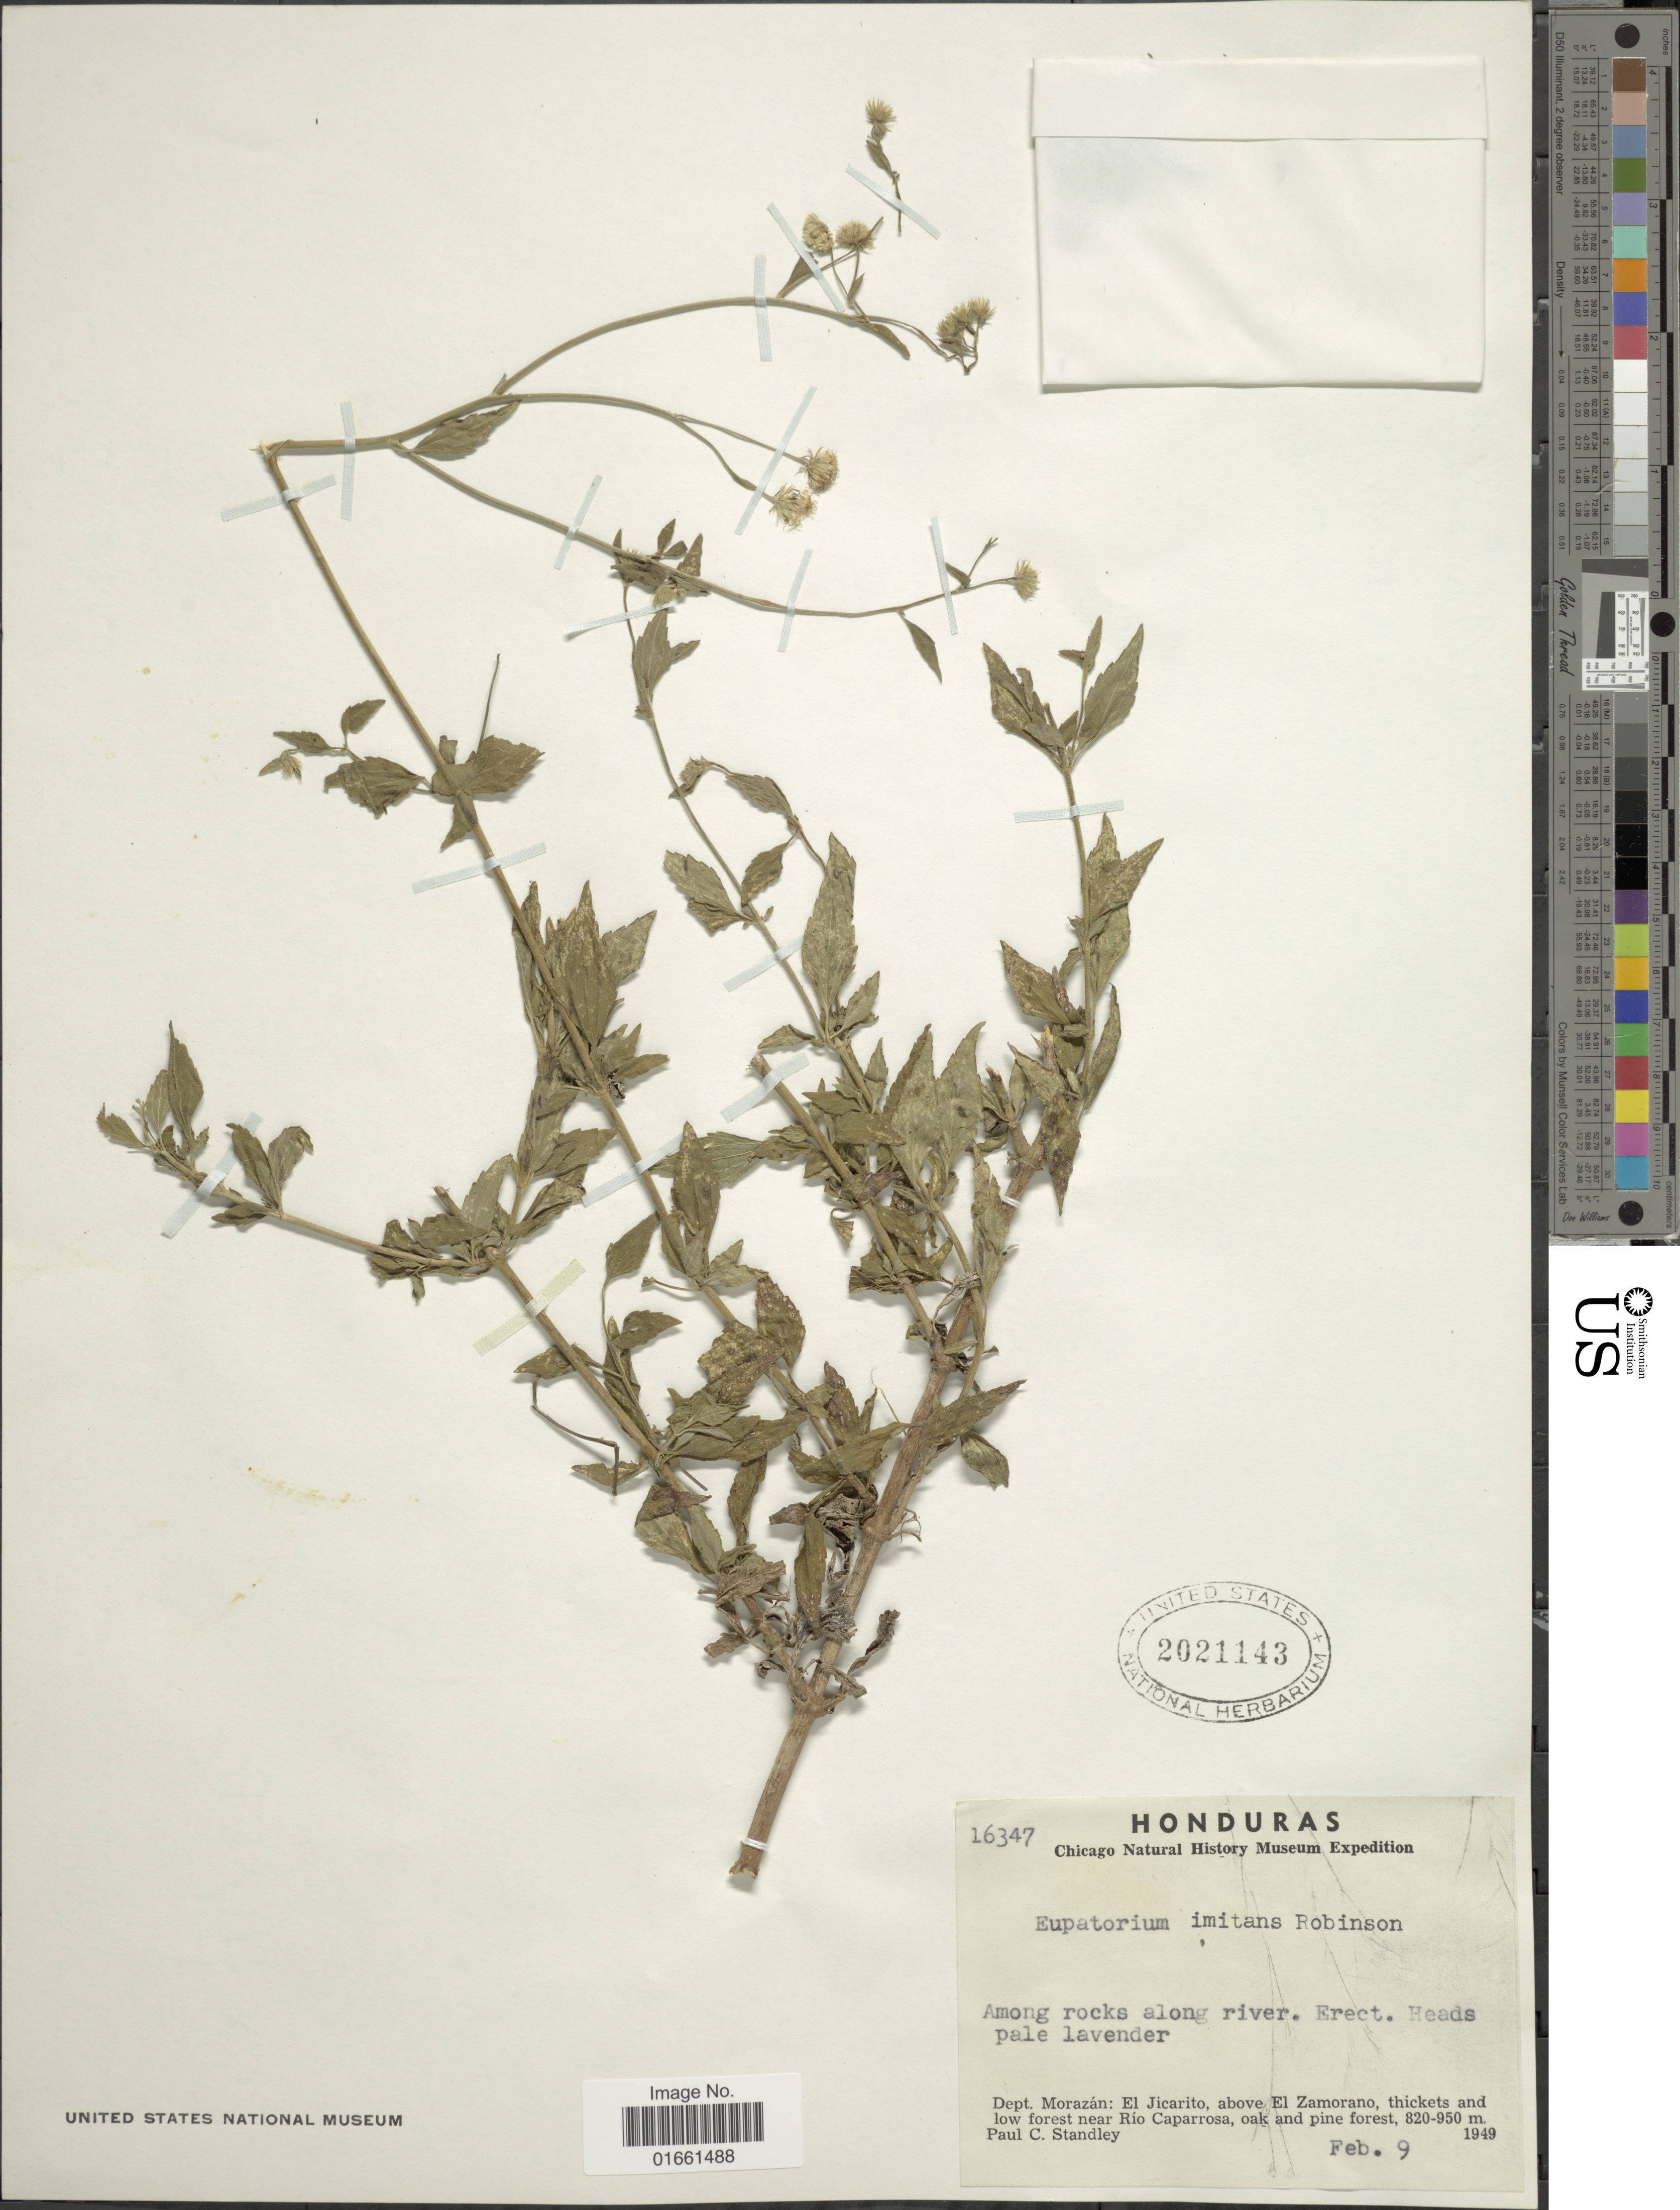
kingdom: Plantae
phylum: Tracheophyta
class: Magnoliopsida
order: Asterales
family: Asteraceae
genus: Fleischmannia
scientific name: Fleischmannia imitans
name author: (B.L. Rob.) R.M. King & H. Rob.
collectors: P. C. Standley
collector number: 16347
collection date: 1949-02-09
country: Honduras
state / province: Fco. Morazán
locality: Among rocks along river, Dept Morazan: El Jicarito, above El Zamorano, Thickets and low forest near Rio Caparrosa, oak and pine forest.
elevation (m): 820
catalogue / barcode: US 2021143